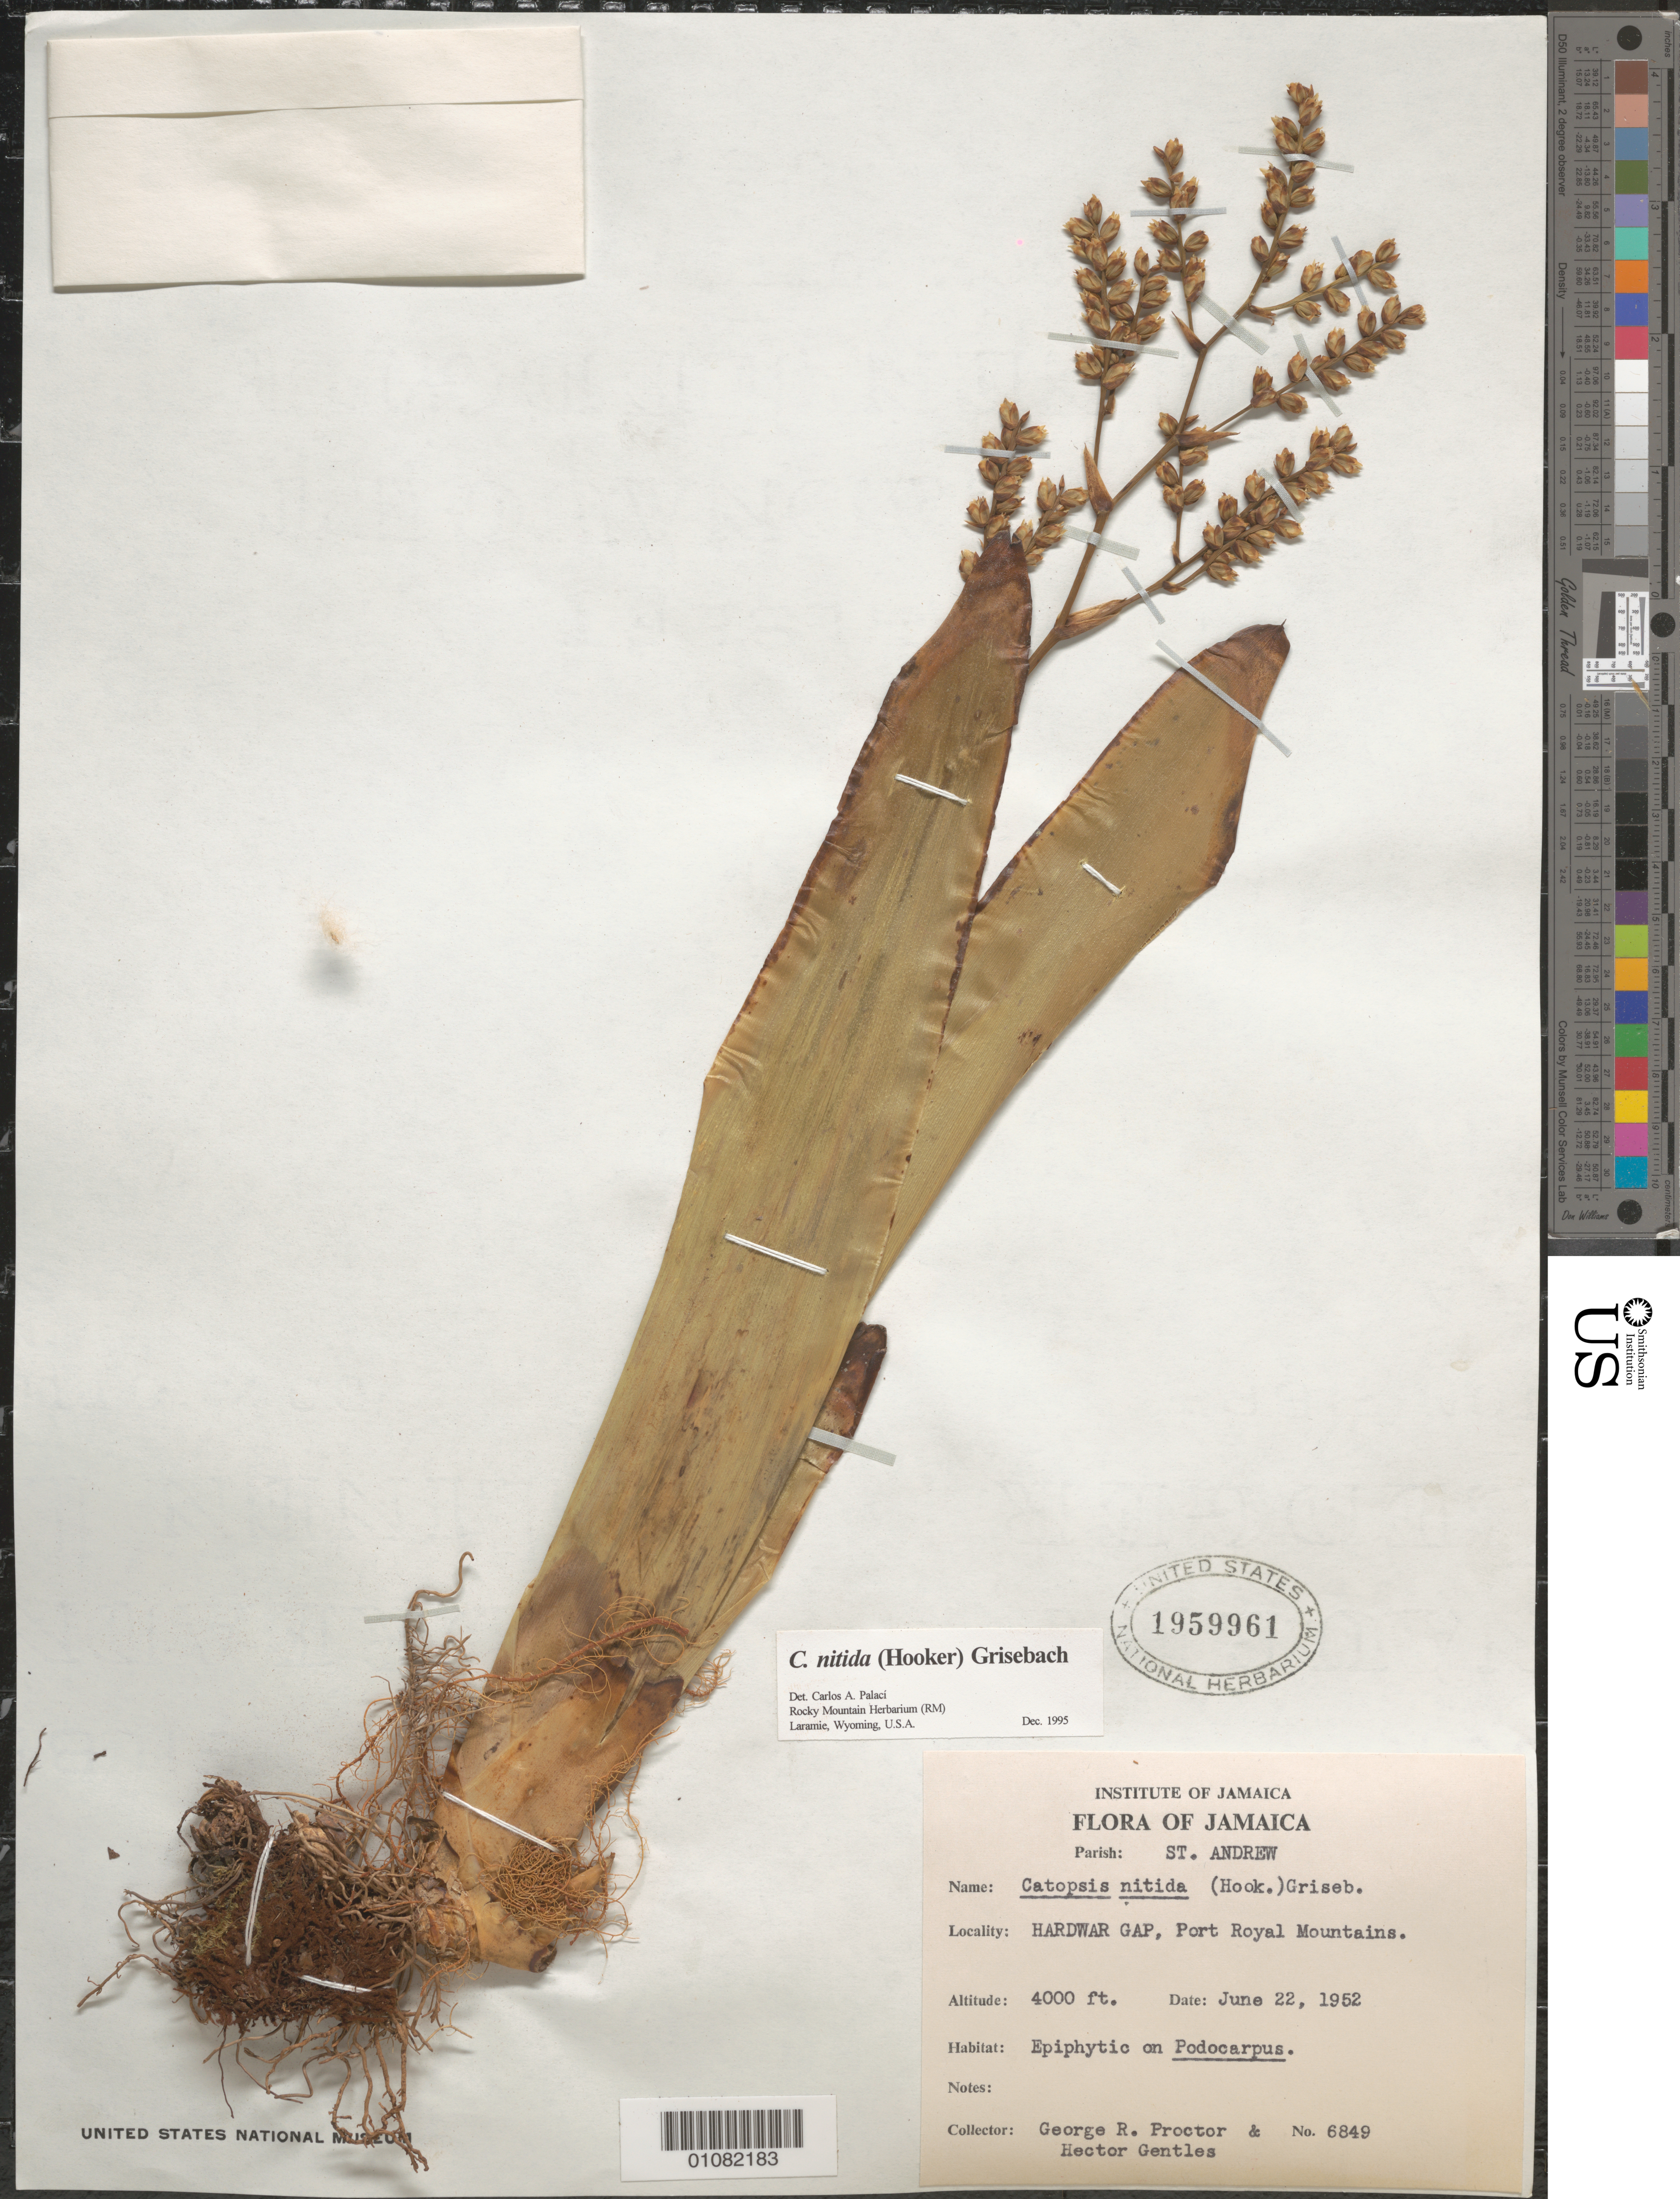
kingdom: Plantae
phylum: Tracheophyta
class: Liliopsida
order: Poales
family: Bromeliaceae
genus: Catopsis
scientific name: Catopsis nitida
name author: (Hook.) Griseb.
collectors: G. R. Proctor & H. Gentles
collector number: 6849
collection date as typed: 22 Jun 1952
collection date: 1952-06-22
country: Jamaica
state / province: Saint Andrew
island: Jamaica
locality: Hardwar Gap, Port Royal Mountains.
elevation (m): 1219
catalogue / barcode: US 1959961